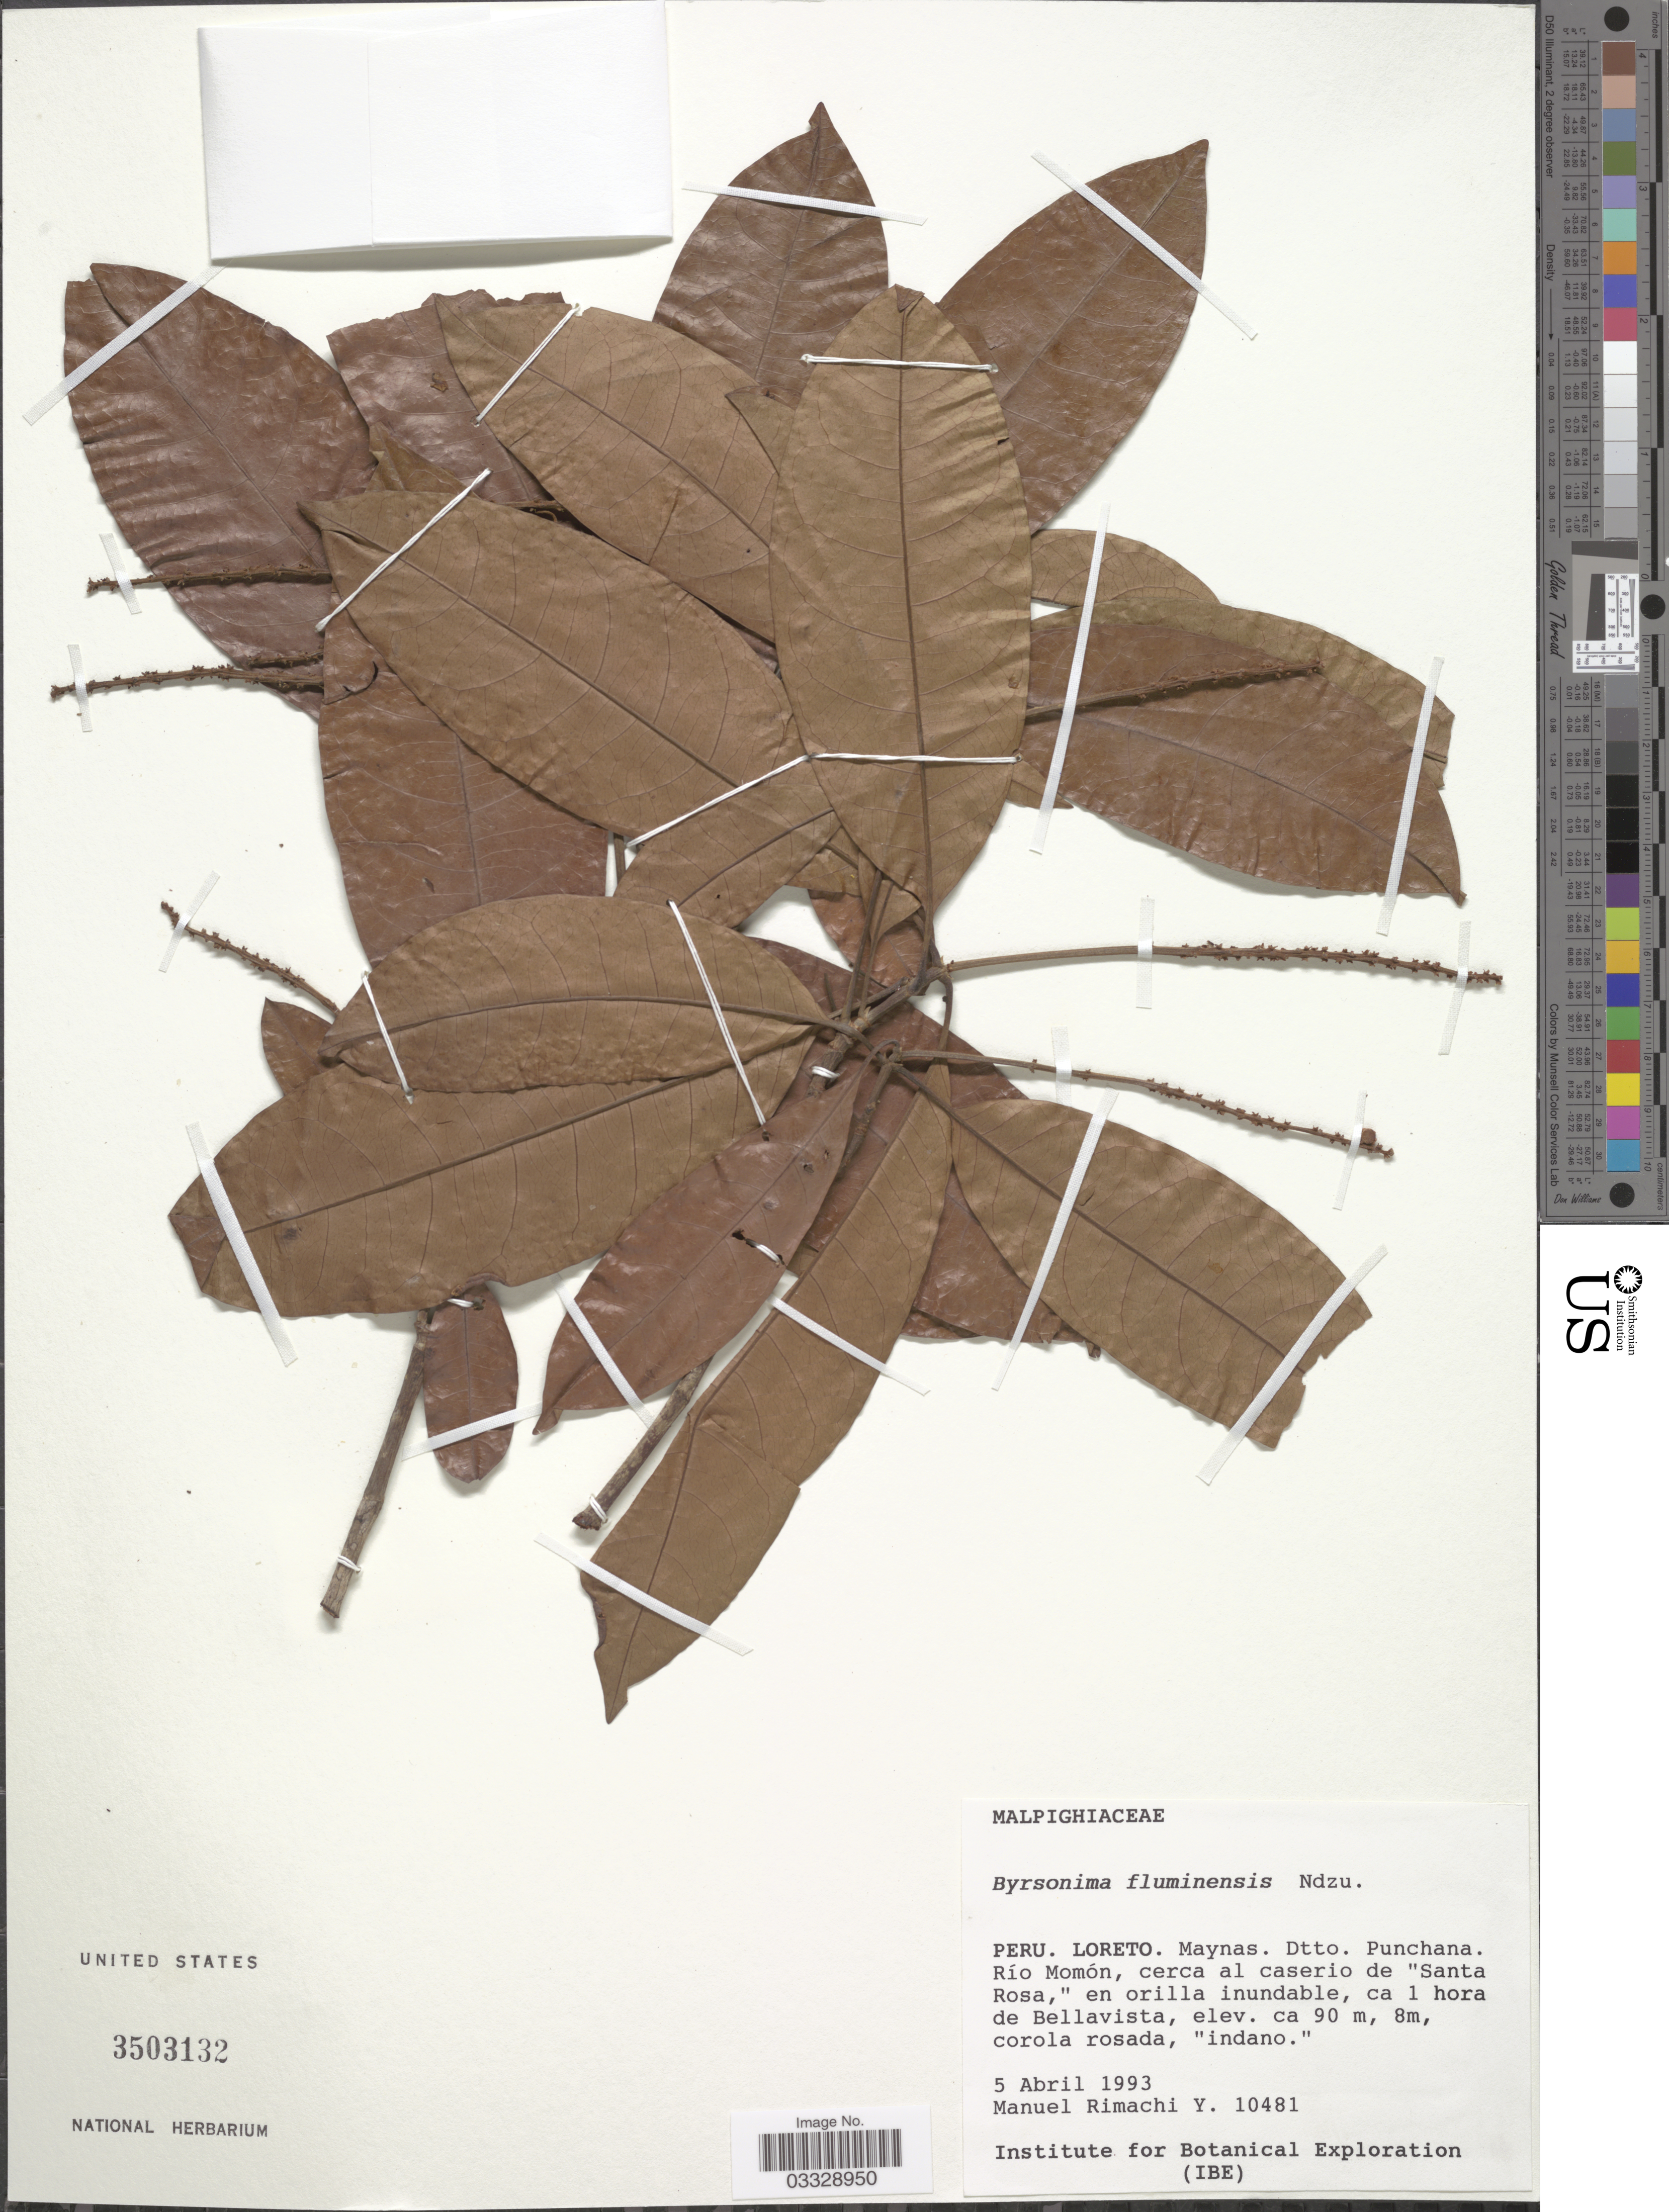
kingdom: Plantae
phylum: Tracheophyta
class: Magnoliopsida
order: Malpighiales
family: Malpighiaceae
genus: Byrsonima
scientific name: Byrsonima fluminensis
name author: Nied.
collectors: M. Rimachi Y.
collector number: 10481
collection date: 1993-04-05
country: Peru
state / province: Loreto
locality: Maynas. Dtto. Punchana. Río Momón, cerca al caserio de "Santa Rosa," en orilla inundable, ca 1 hora de Bellavista.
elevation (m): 90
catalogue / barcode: US 3503132